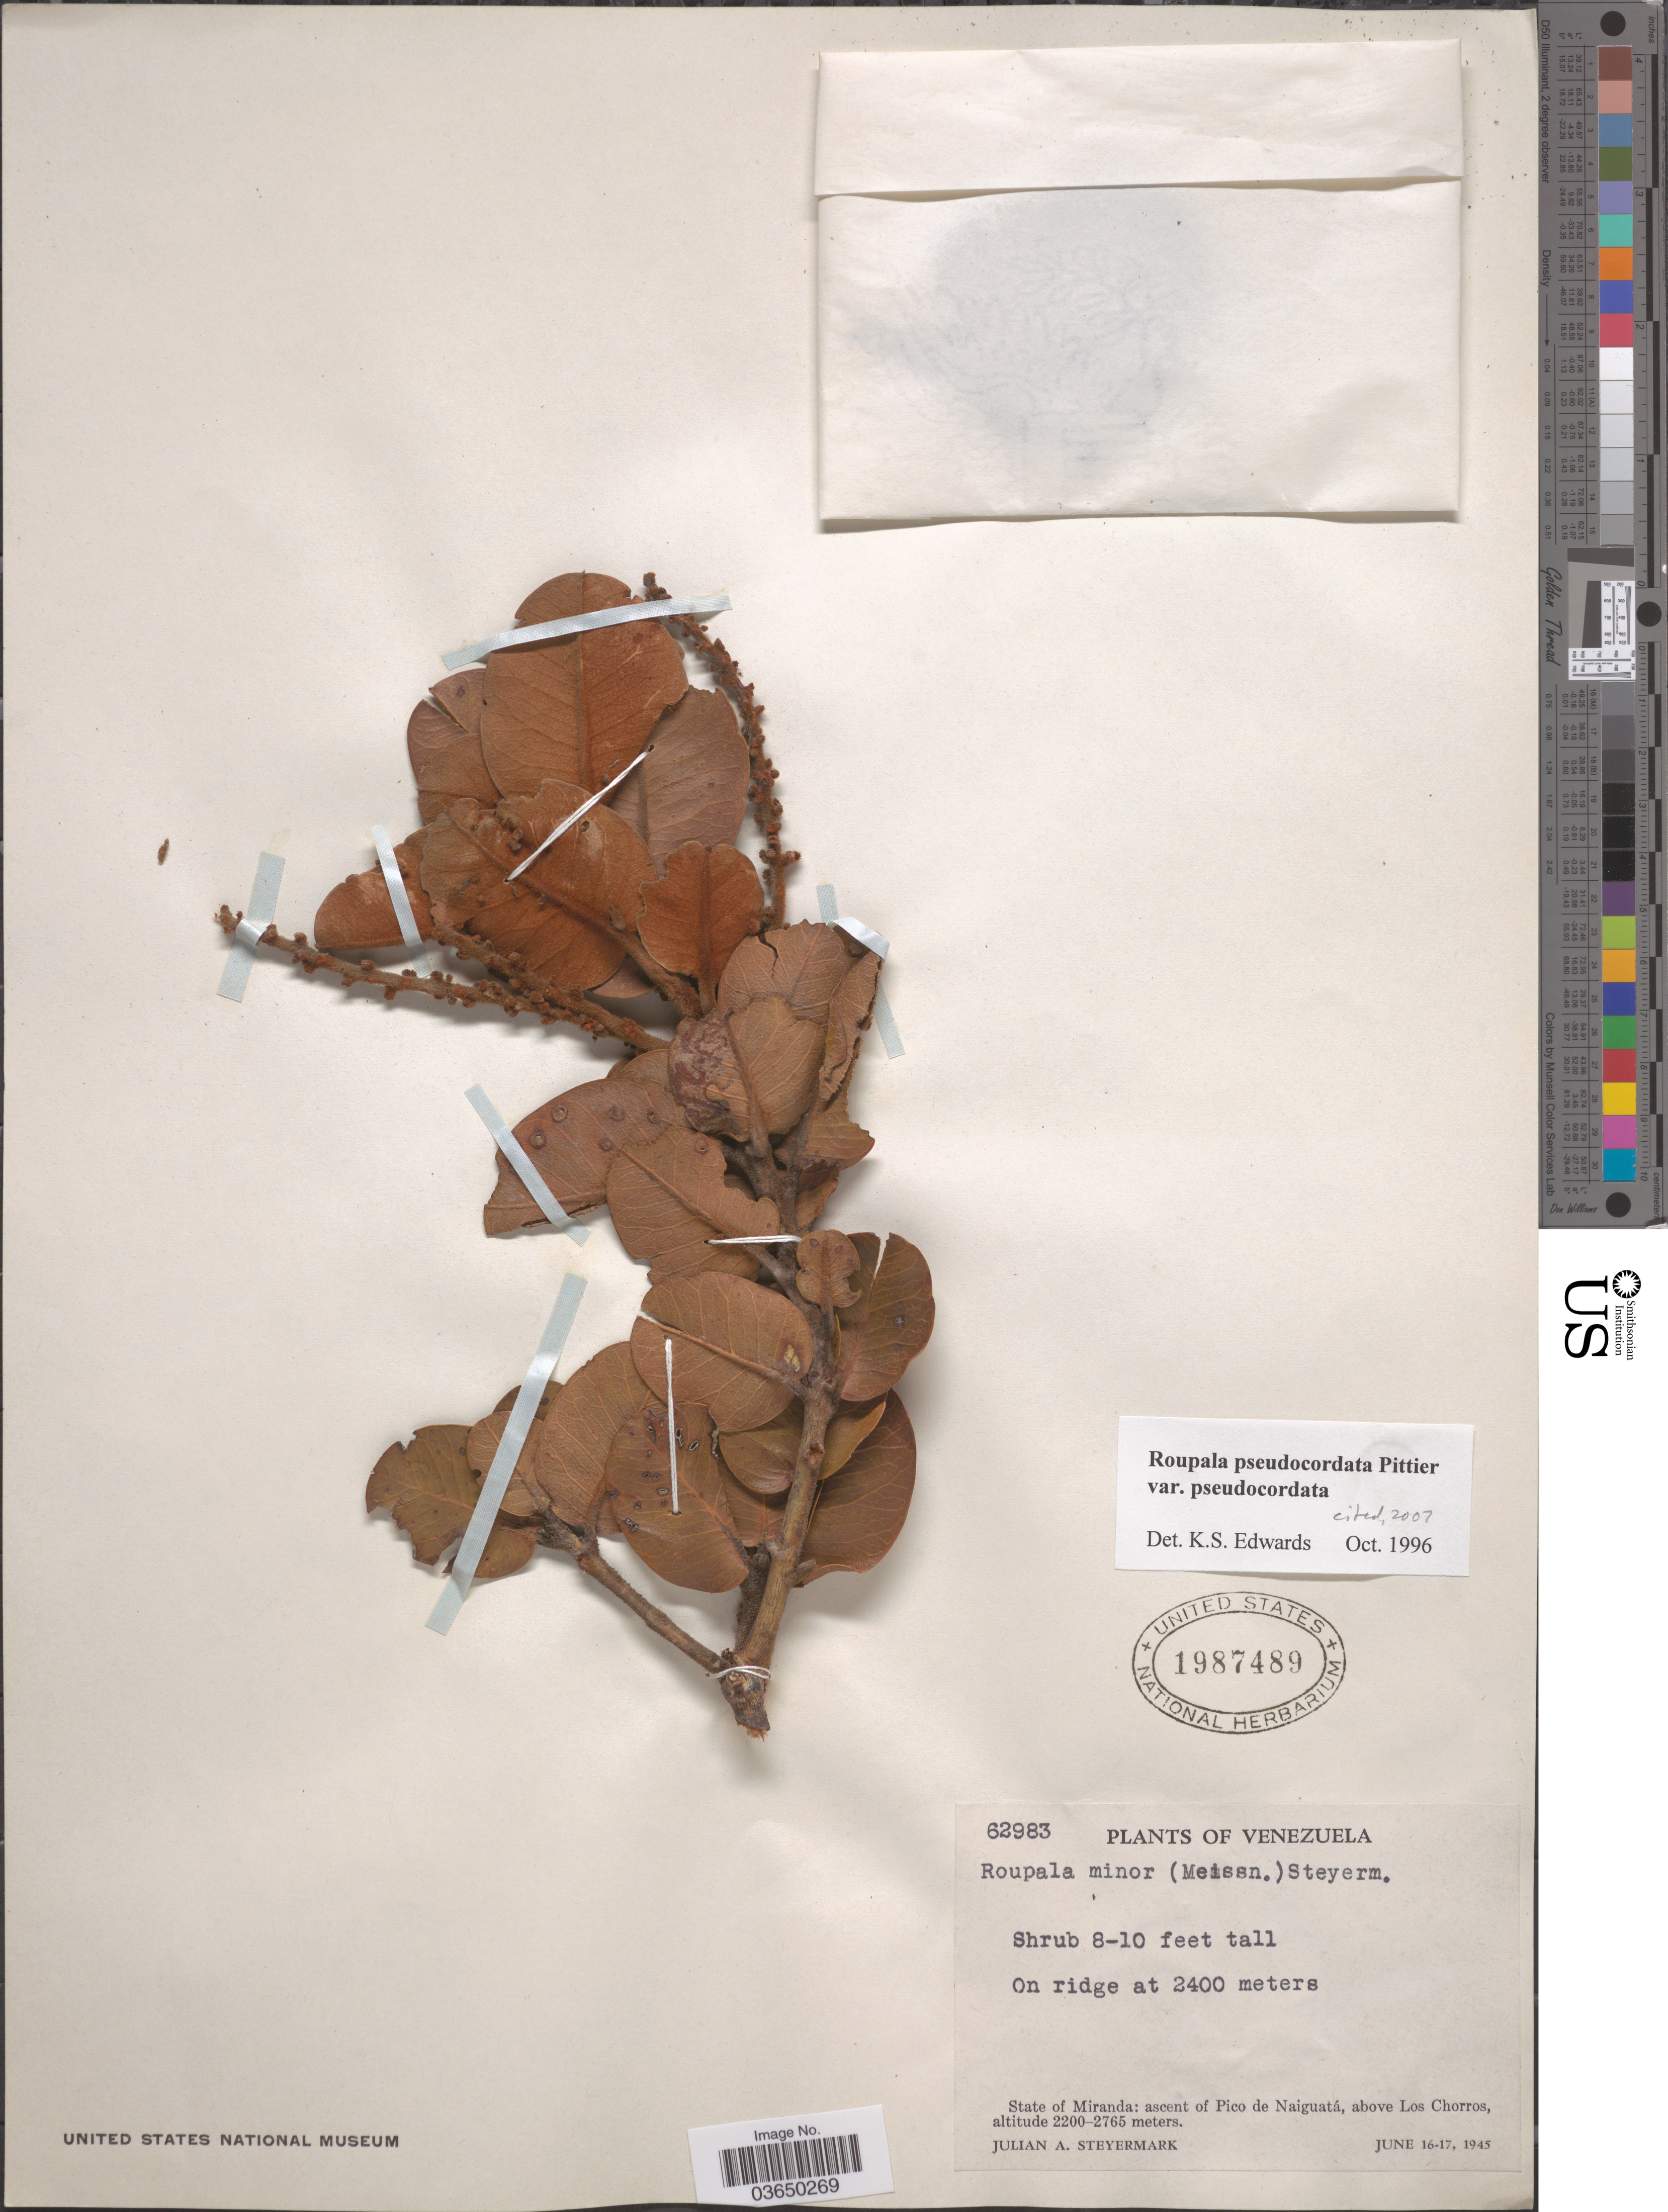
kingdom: Plantae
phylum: Tracheophyta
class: Magnoliopsida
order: Proteales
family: Proteaceae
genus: Roupala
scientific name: Roupala pseudocordata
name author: Pittier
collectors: J. Steyermark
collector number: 62983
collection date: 1945-06-16/1945-06-17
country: Venezuela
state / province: Miranda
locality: Ascent of Pico de Naiguatá, above Los Chorros. On ridge at 2400 meters [unsure placement]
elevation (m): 2200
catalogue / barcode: US 1987489